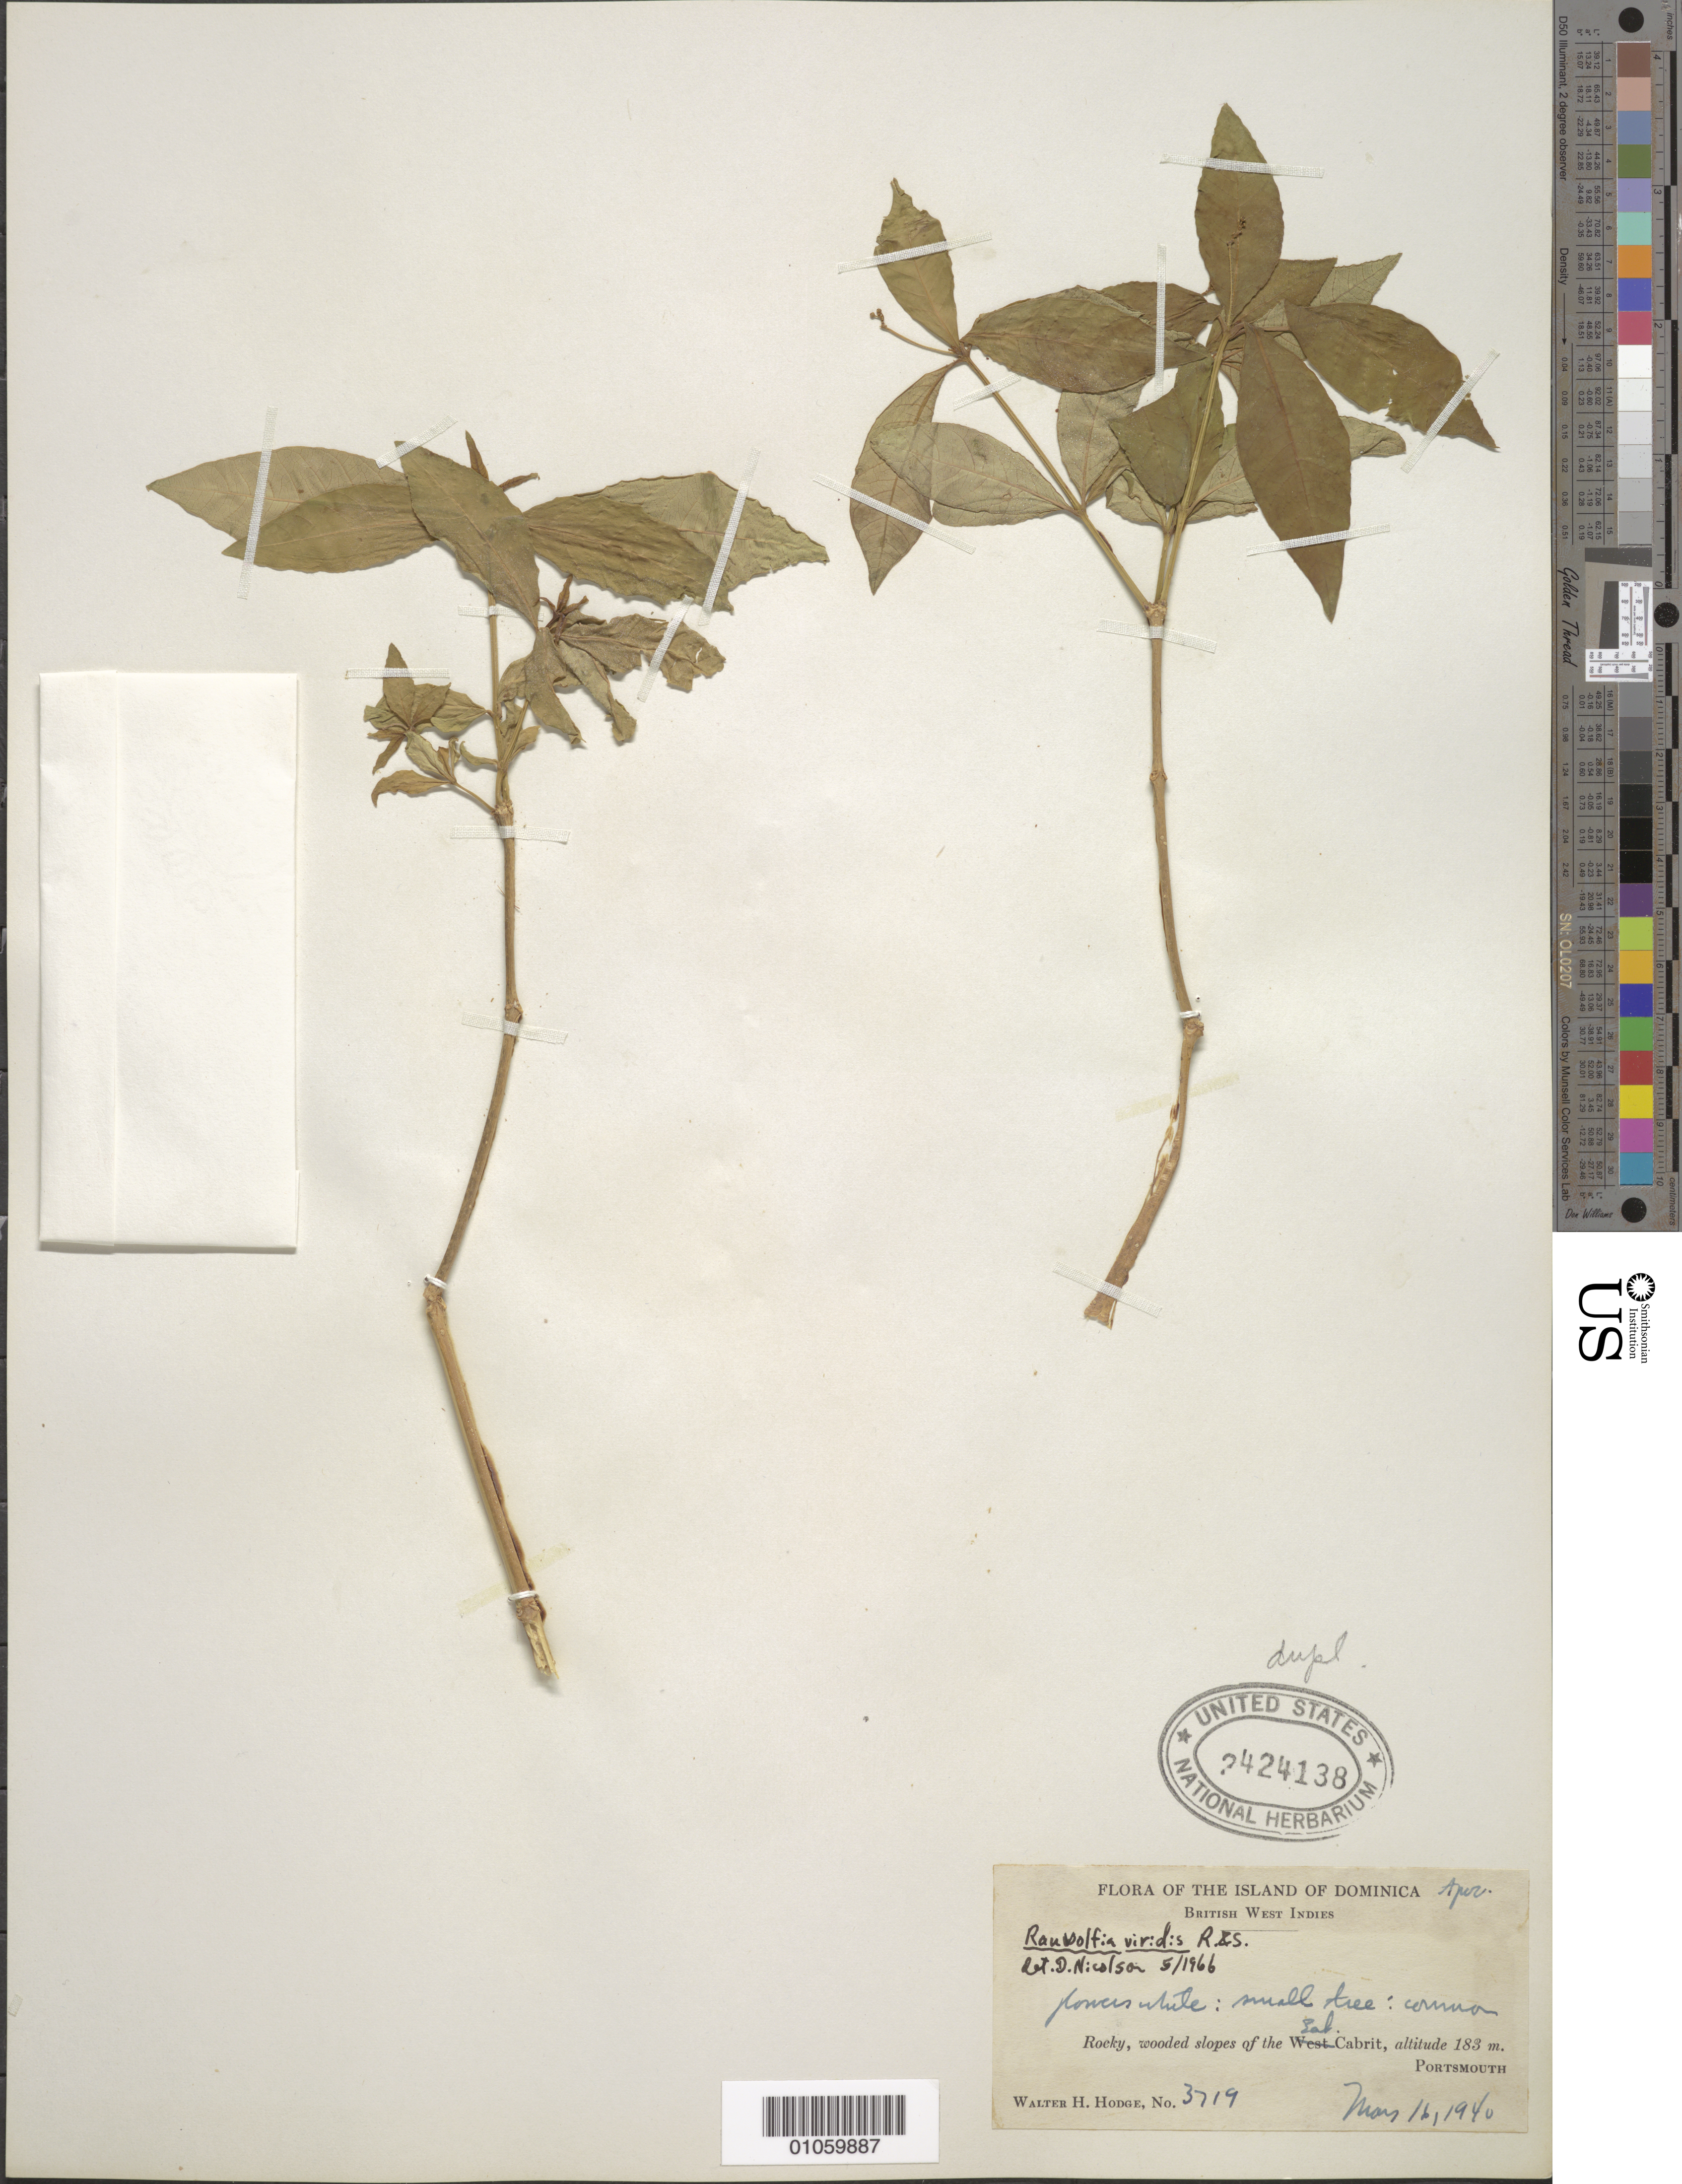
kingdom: Plantae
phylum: Tracheophyta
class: Magnoliopsida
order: Gentianales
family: Apocynaceae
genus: Rauvolfia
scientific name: Rauvolfia viridis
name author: Willd. ex Roem. & Schult.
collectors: W. Hodge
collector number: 3719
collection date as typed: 16 Mar 1940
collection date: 1940-03-16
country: Dominica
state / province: St. John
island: Dominica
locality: Cabrits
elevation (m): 183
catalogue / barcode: US 2424138